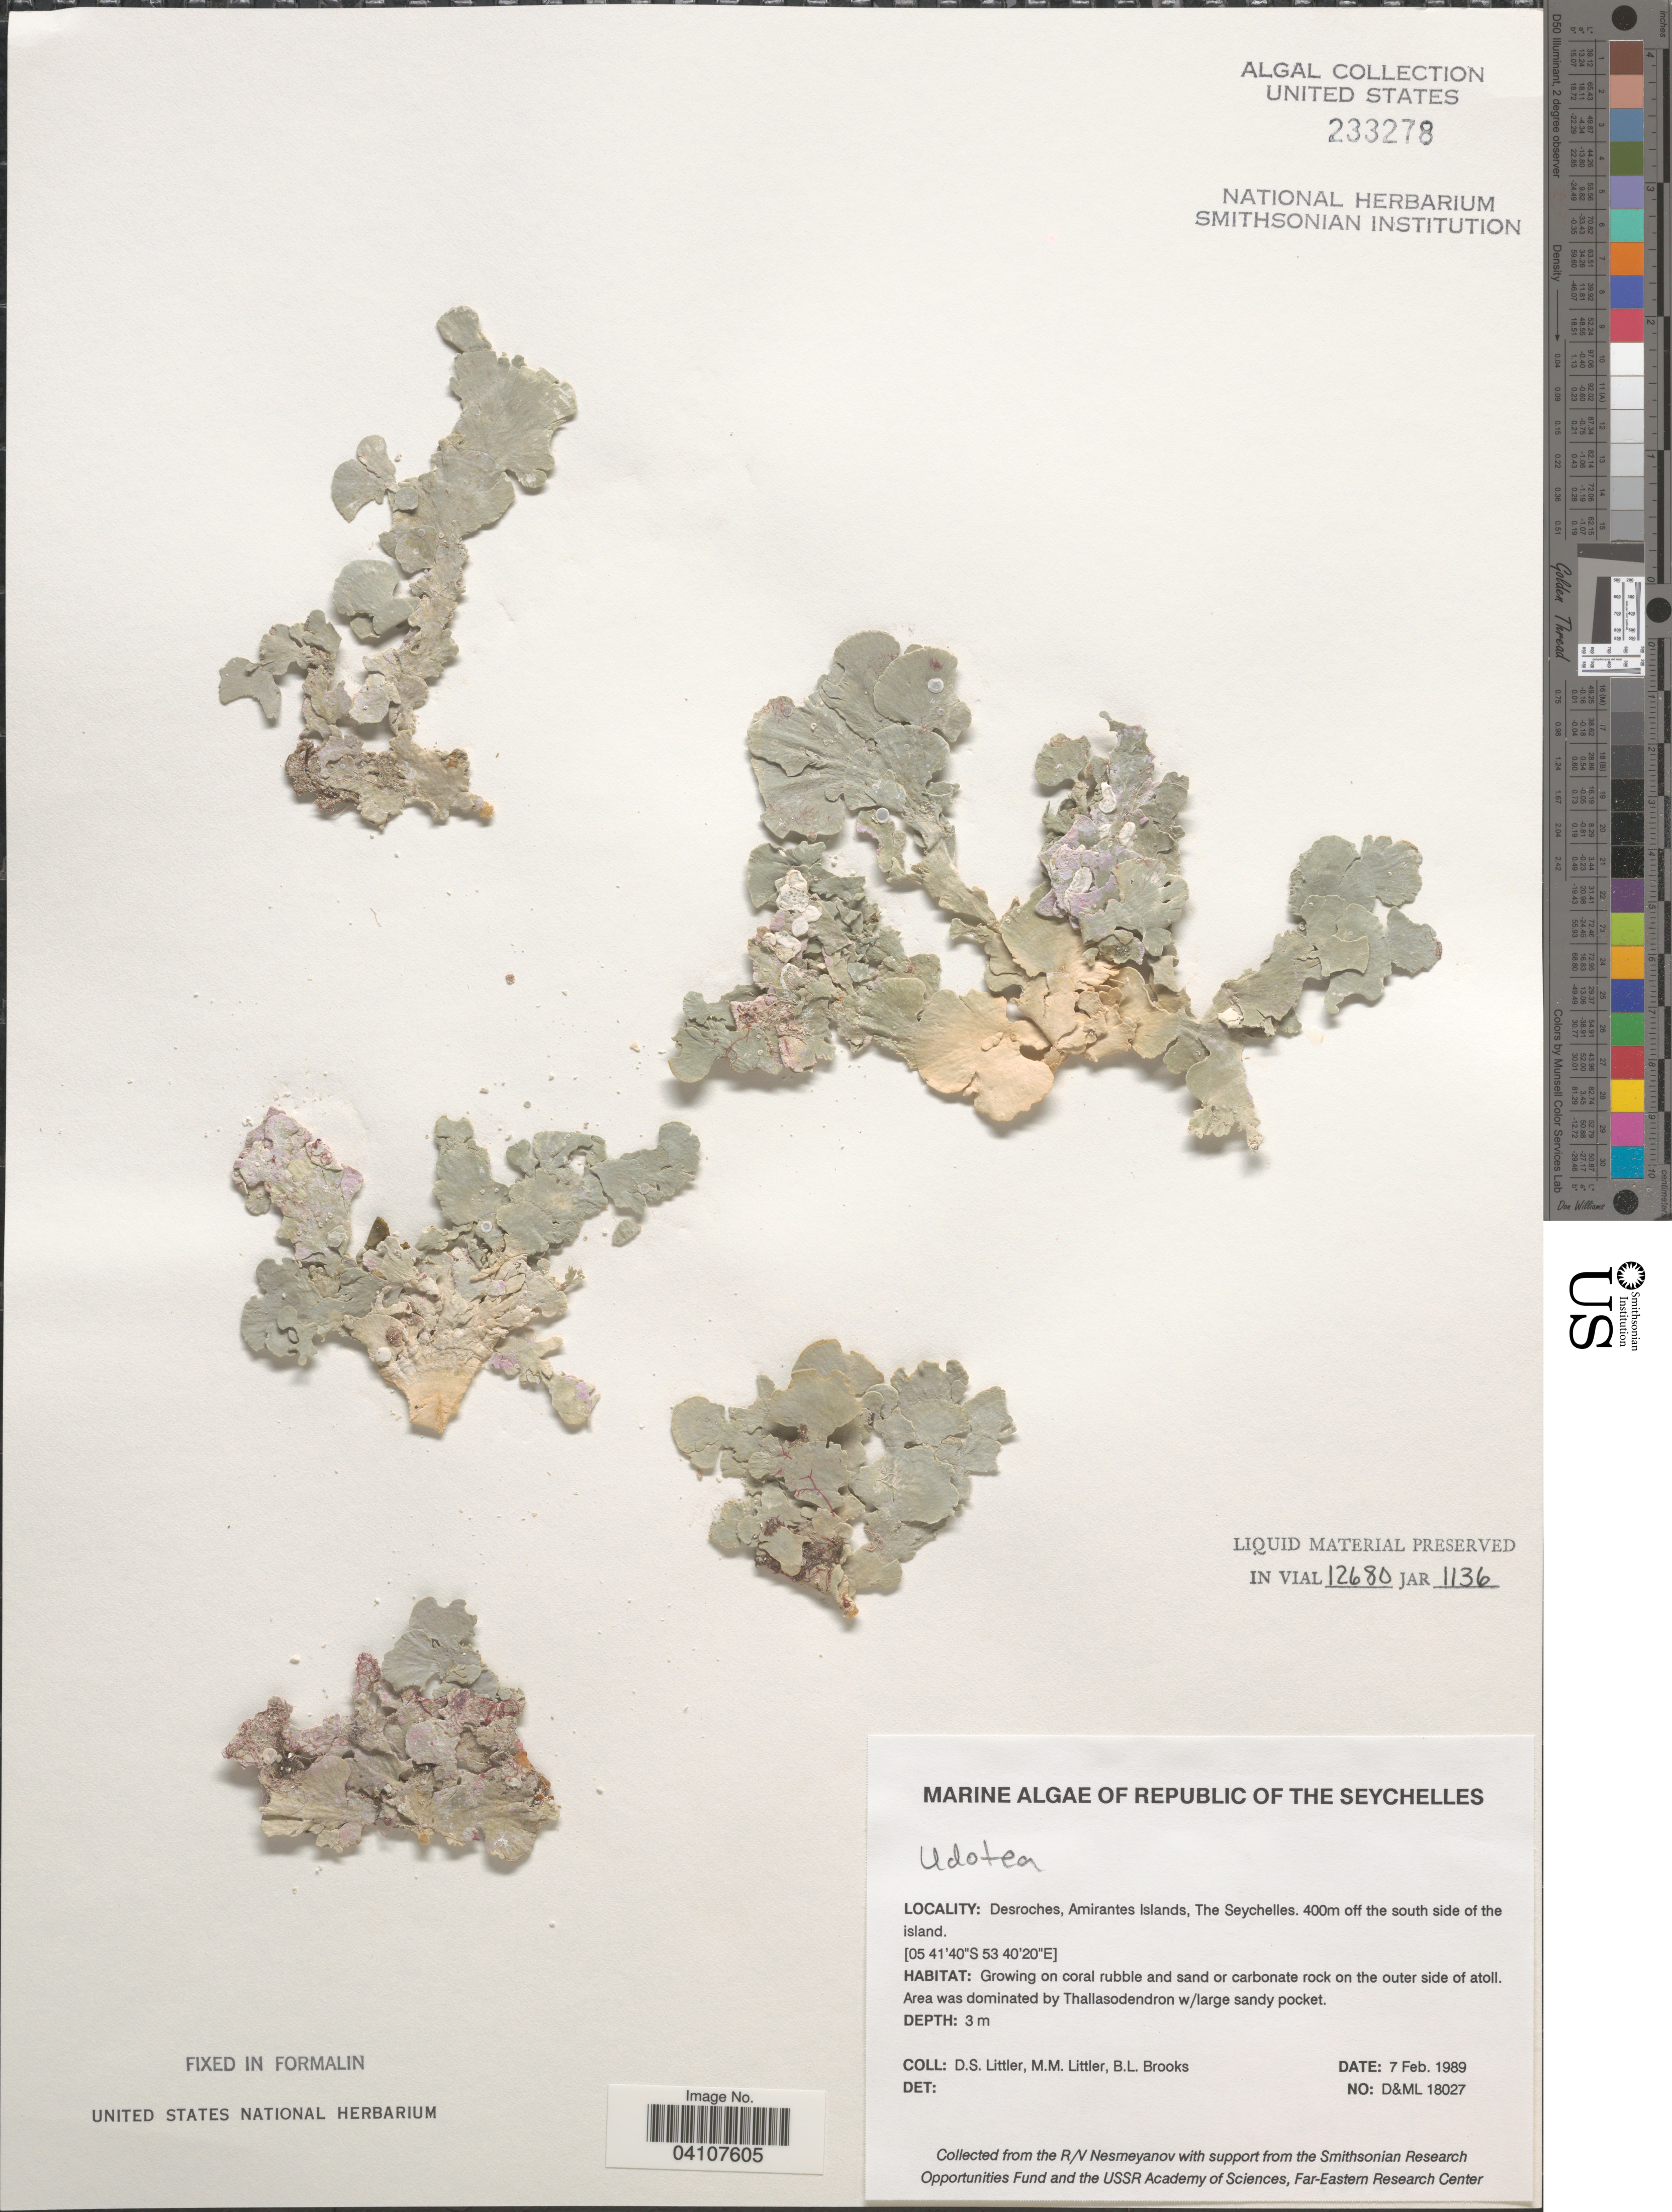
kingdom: Plantae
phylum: Chlorophyta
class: Ulvophyceae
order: Bryopsidales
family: Udoteaceae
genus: Udotea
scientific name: Udotea sp.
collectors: D. S. Littler & B. Brooks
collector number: D&ML18027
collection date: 1989-02-07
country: Seychelles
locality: Republic of the Seychelles. Desroches, Amirantes Islands. 400m off the south side of the island.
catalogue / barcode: US 233278